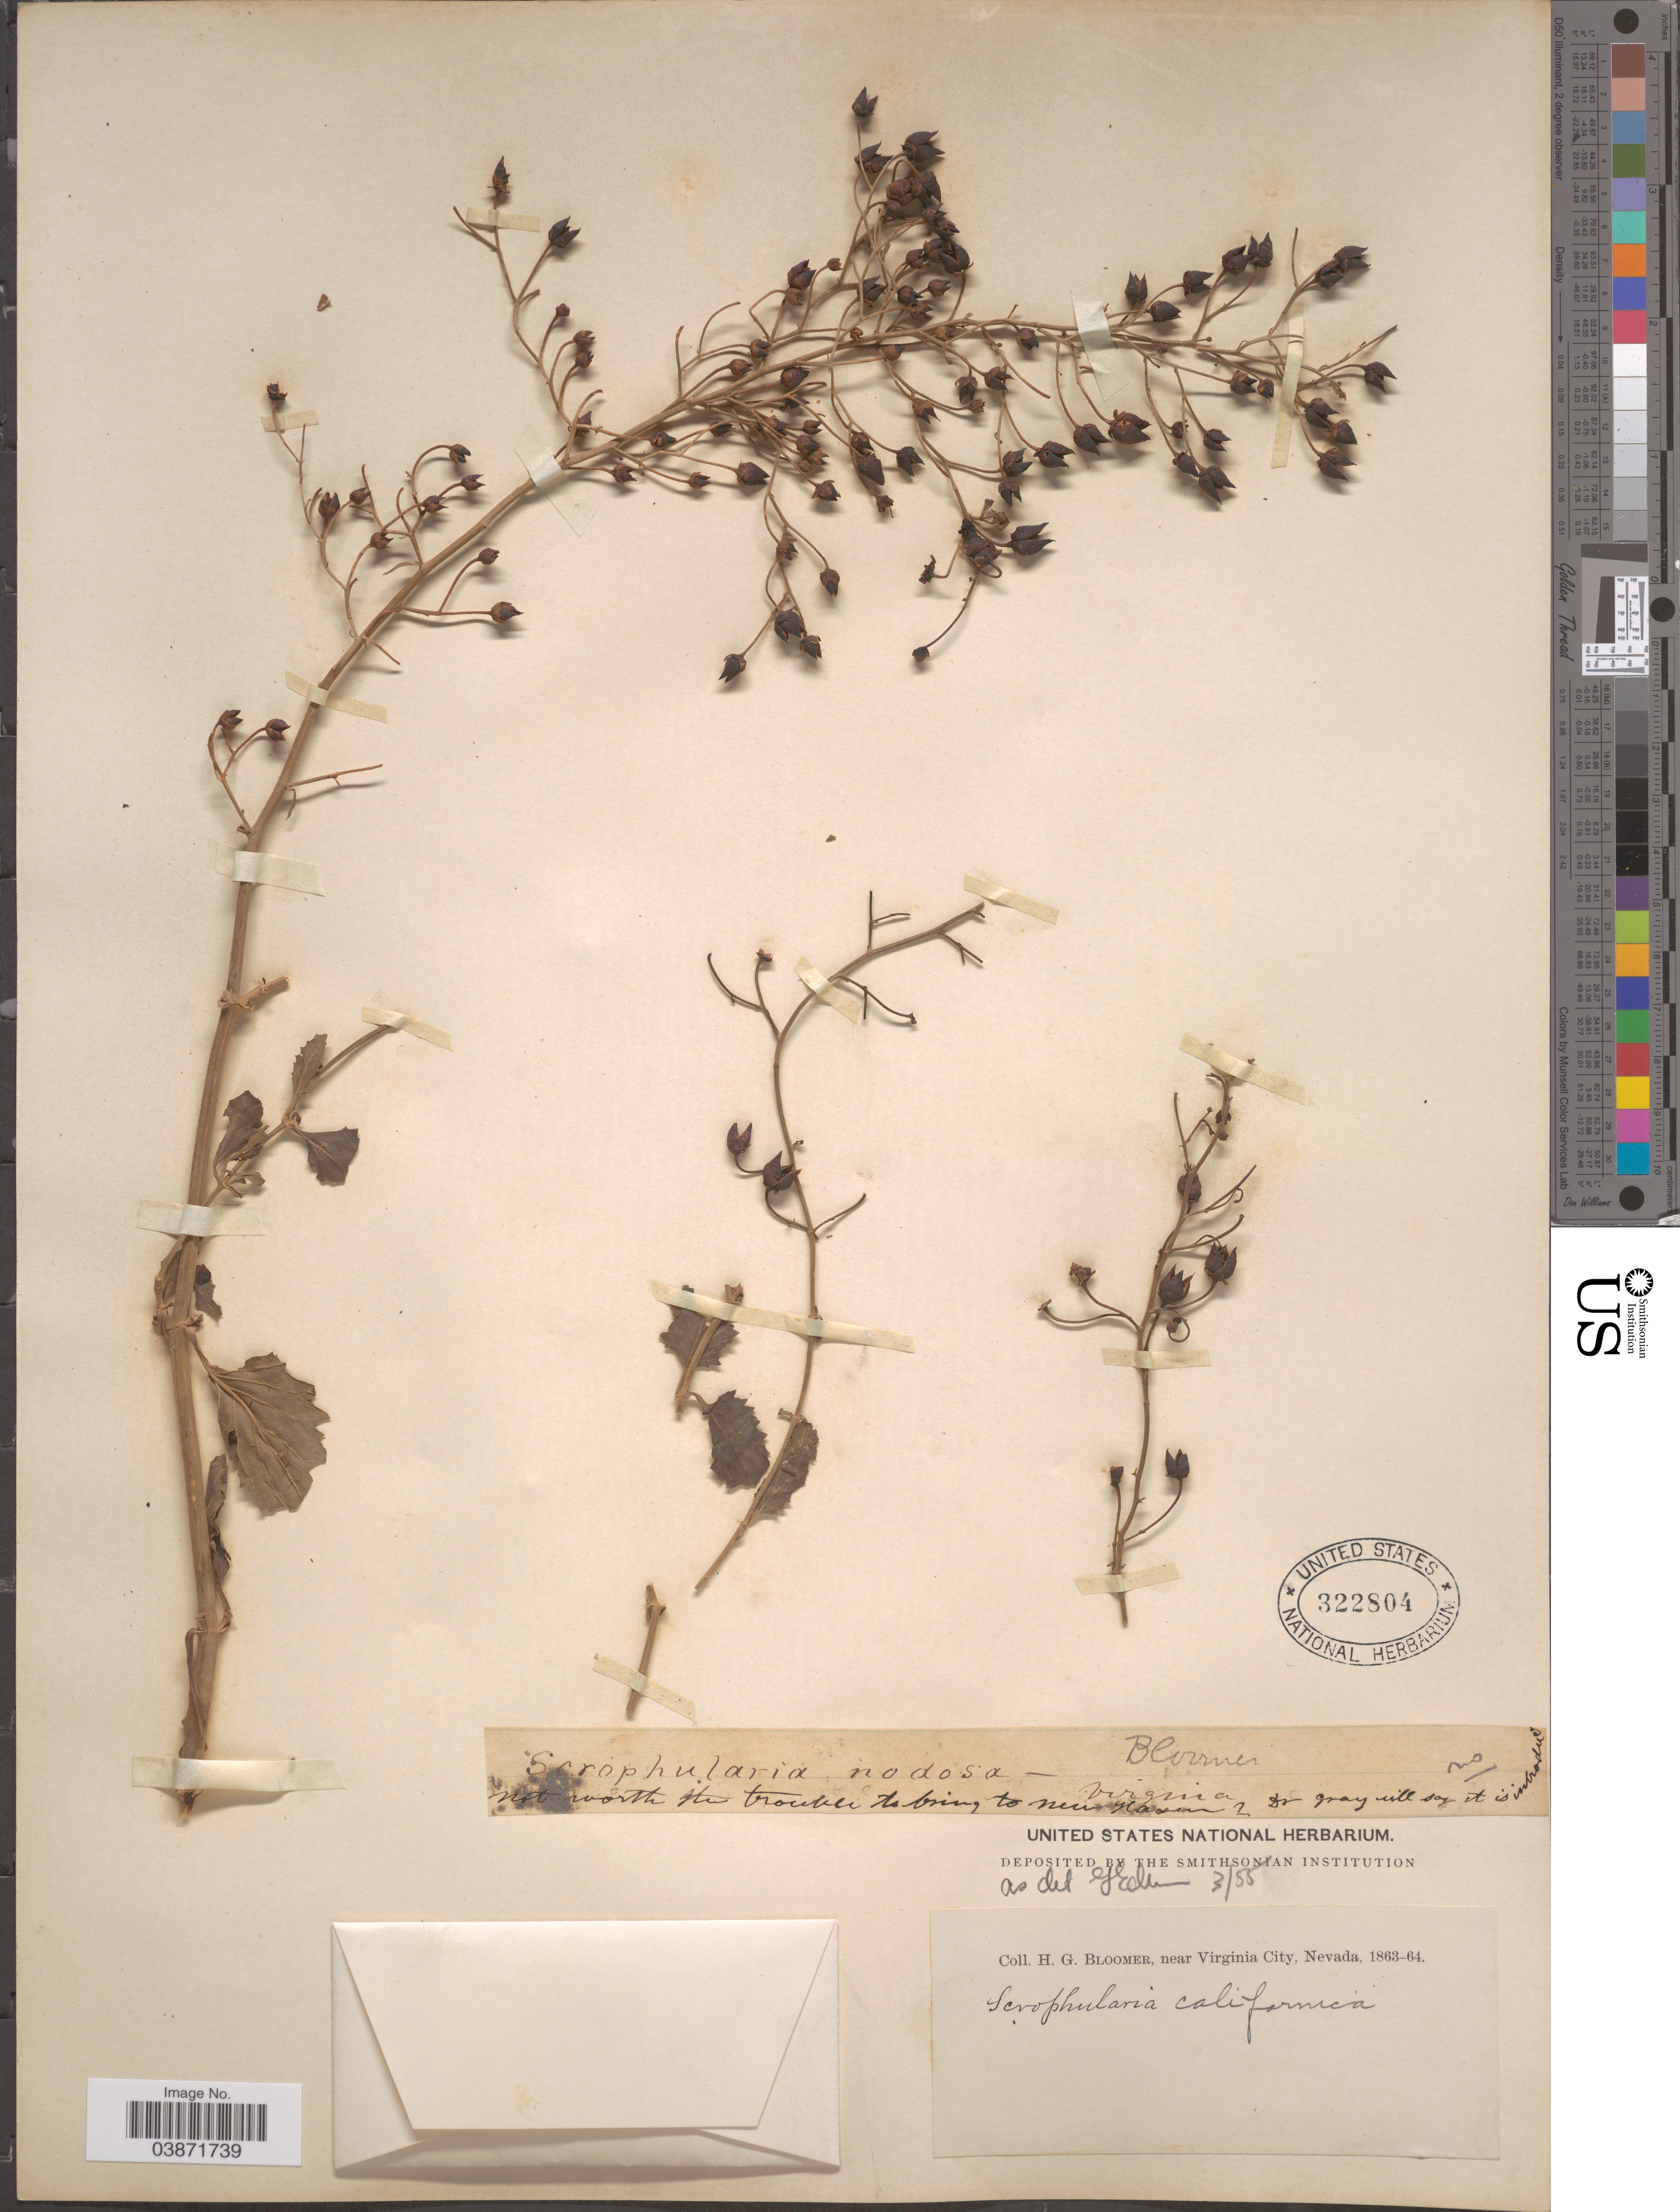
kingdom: Plantae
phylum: Tracheophyta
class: Magnoliopsida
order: Lamiales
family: Scrophulariaceae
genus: Scrophularia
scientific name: Scrophularia californica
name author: Cham. & Schltdl.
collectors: H. Bloomer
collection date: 1863/1864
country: United States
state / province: Nevada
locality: Near Virginia City.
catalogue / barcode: US 322804